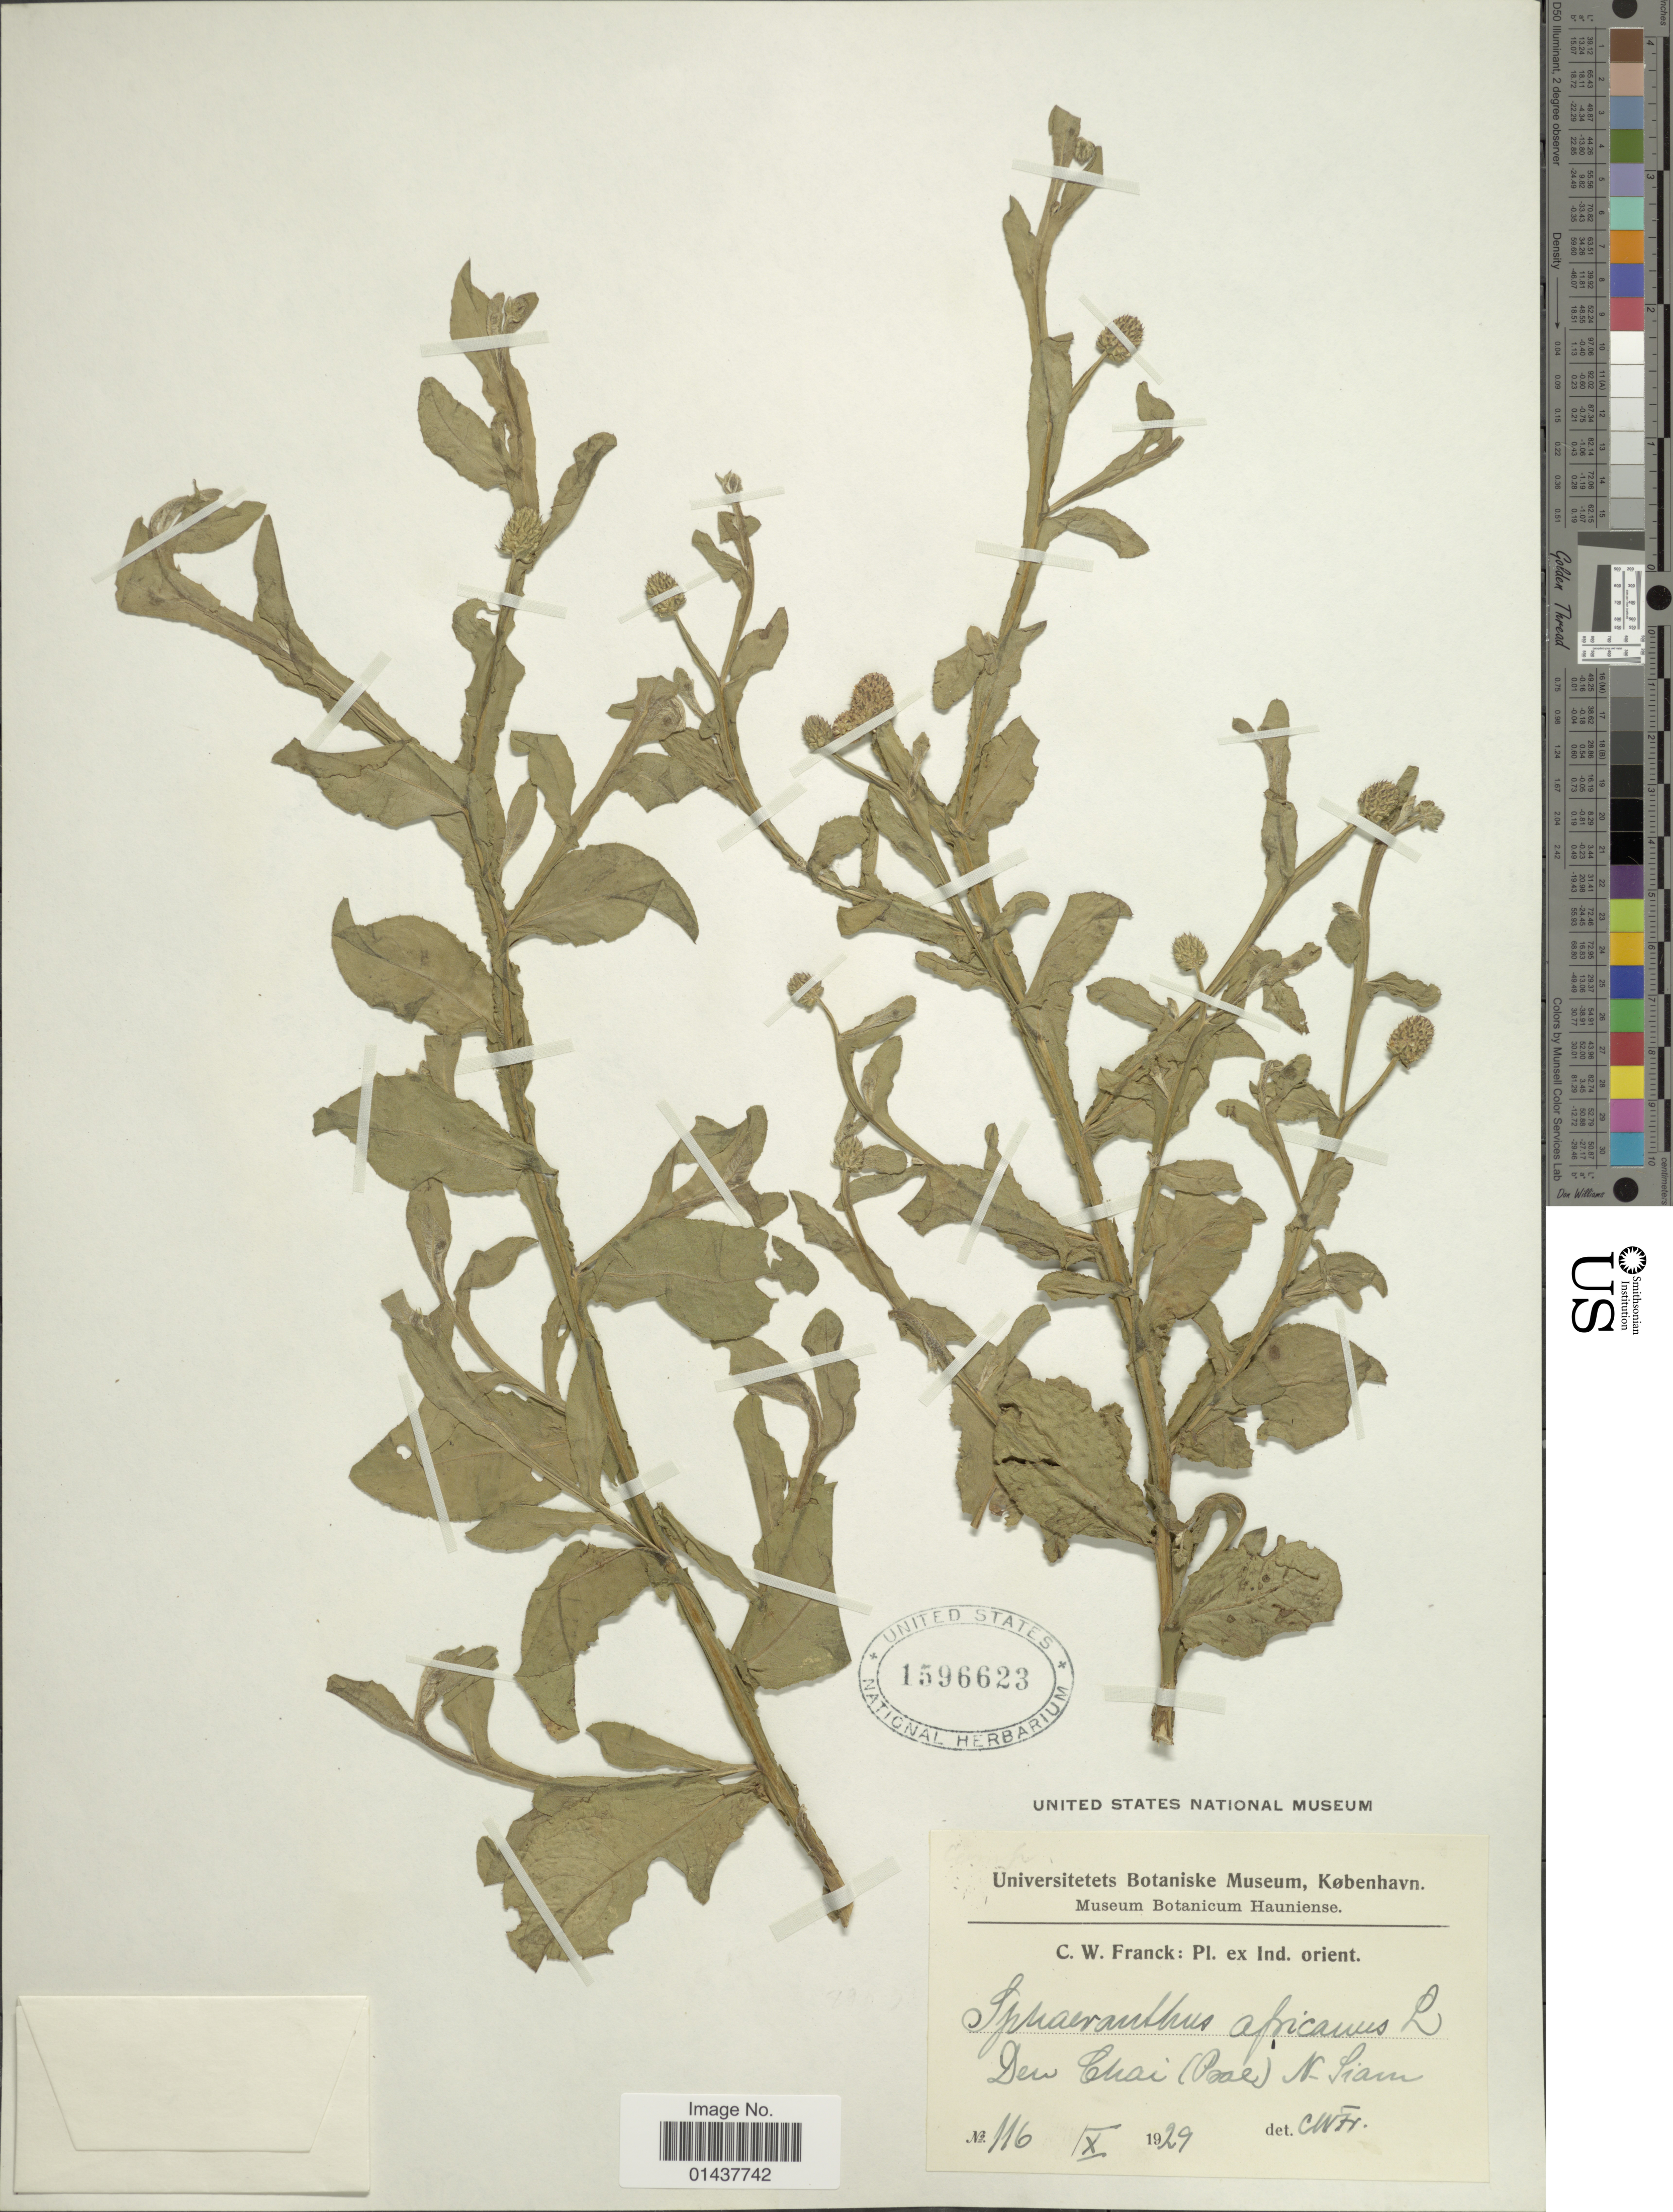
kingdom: Plantae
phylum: Tracheophyta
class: Magnoliopsida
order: Asterales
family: Asteraceae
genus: Sphaeranthus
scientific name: Sphaeranthus africanus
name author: L.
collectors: C. Franck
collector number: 116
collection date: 1929-09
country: Thailand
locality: Dun Chai (Psae) N-Siam [interpreted]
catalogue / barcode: US 1596623